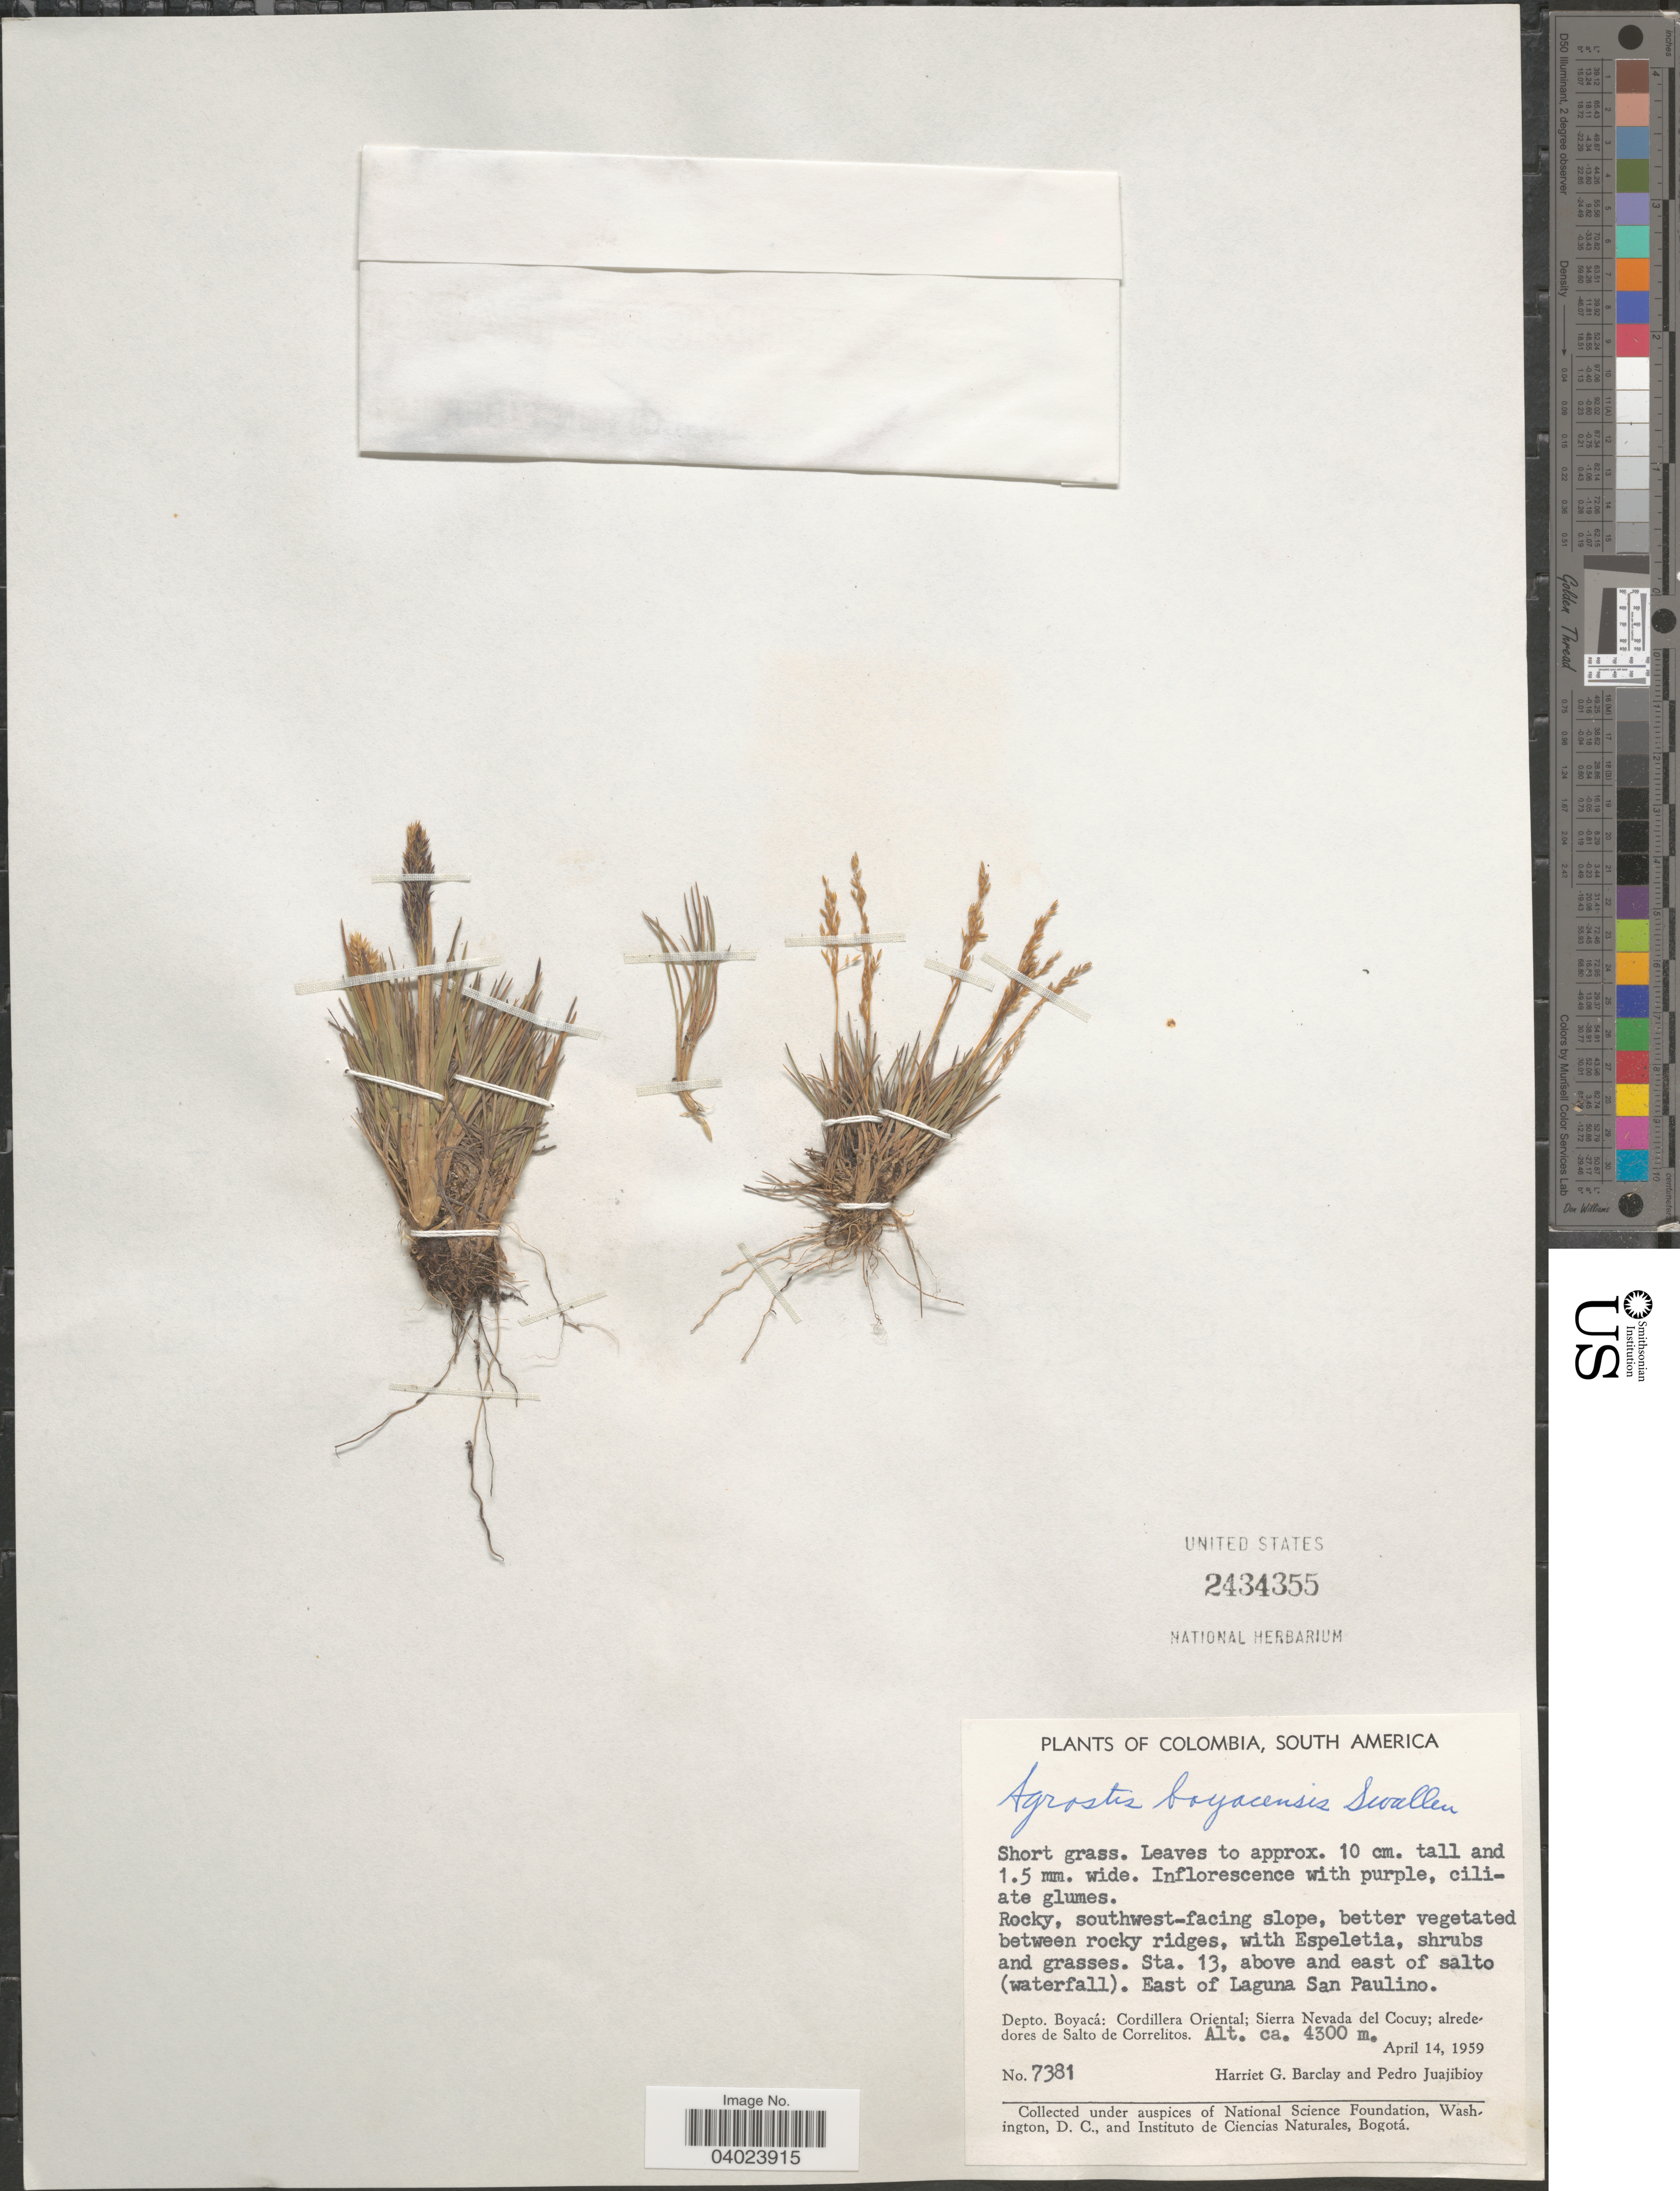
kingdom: Plantae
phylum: Tracheophyta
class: Liliopsida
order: Poales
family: Poaceae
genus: Agrostis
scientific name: Agrostis boyacensis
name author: Swallen & García-Barr.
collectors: H. G. Barclay & P. Juajibioy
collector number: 7381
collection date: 1959-04-14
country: Colombia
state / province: Boyacá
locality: Rocky, southwest-facing slope, better vegetated between rocky ridges. Sta. 13, above and east of salto (waterfall). East of Laguna San Paulino. Depto. Boyacá: Cordillera Oriental; Sierra Nevada del Cocuy; alrededores de Salto de Correlitos.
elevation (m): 4300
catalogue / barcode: US 2434355